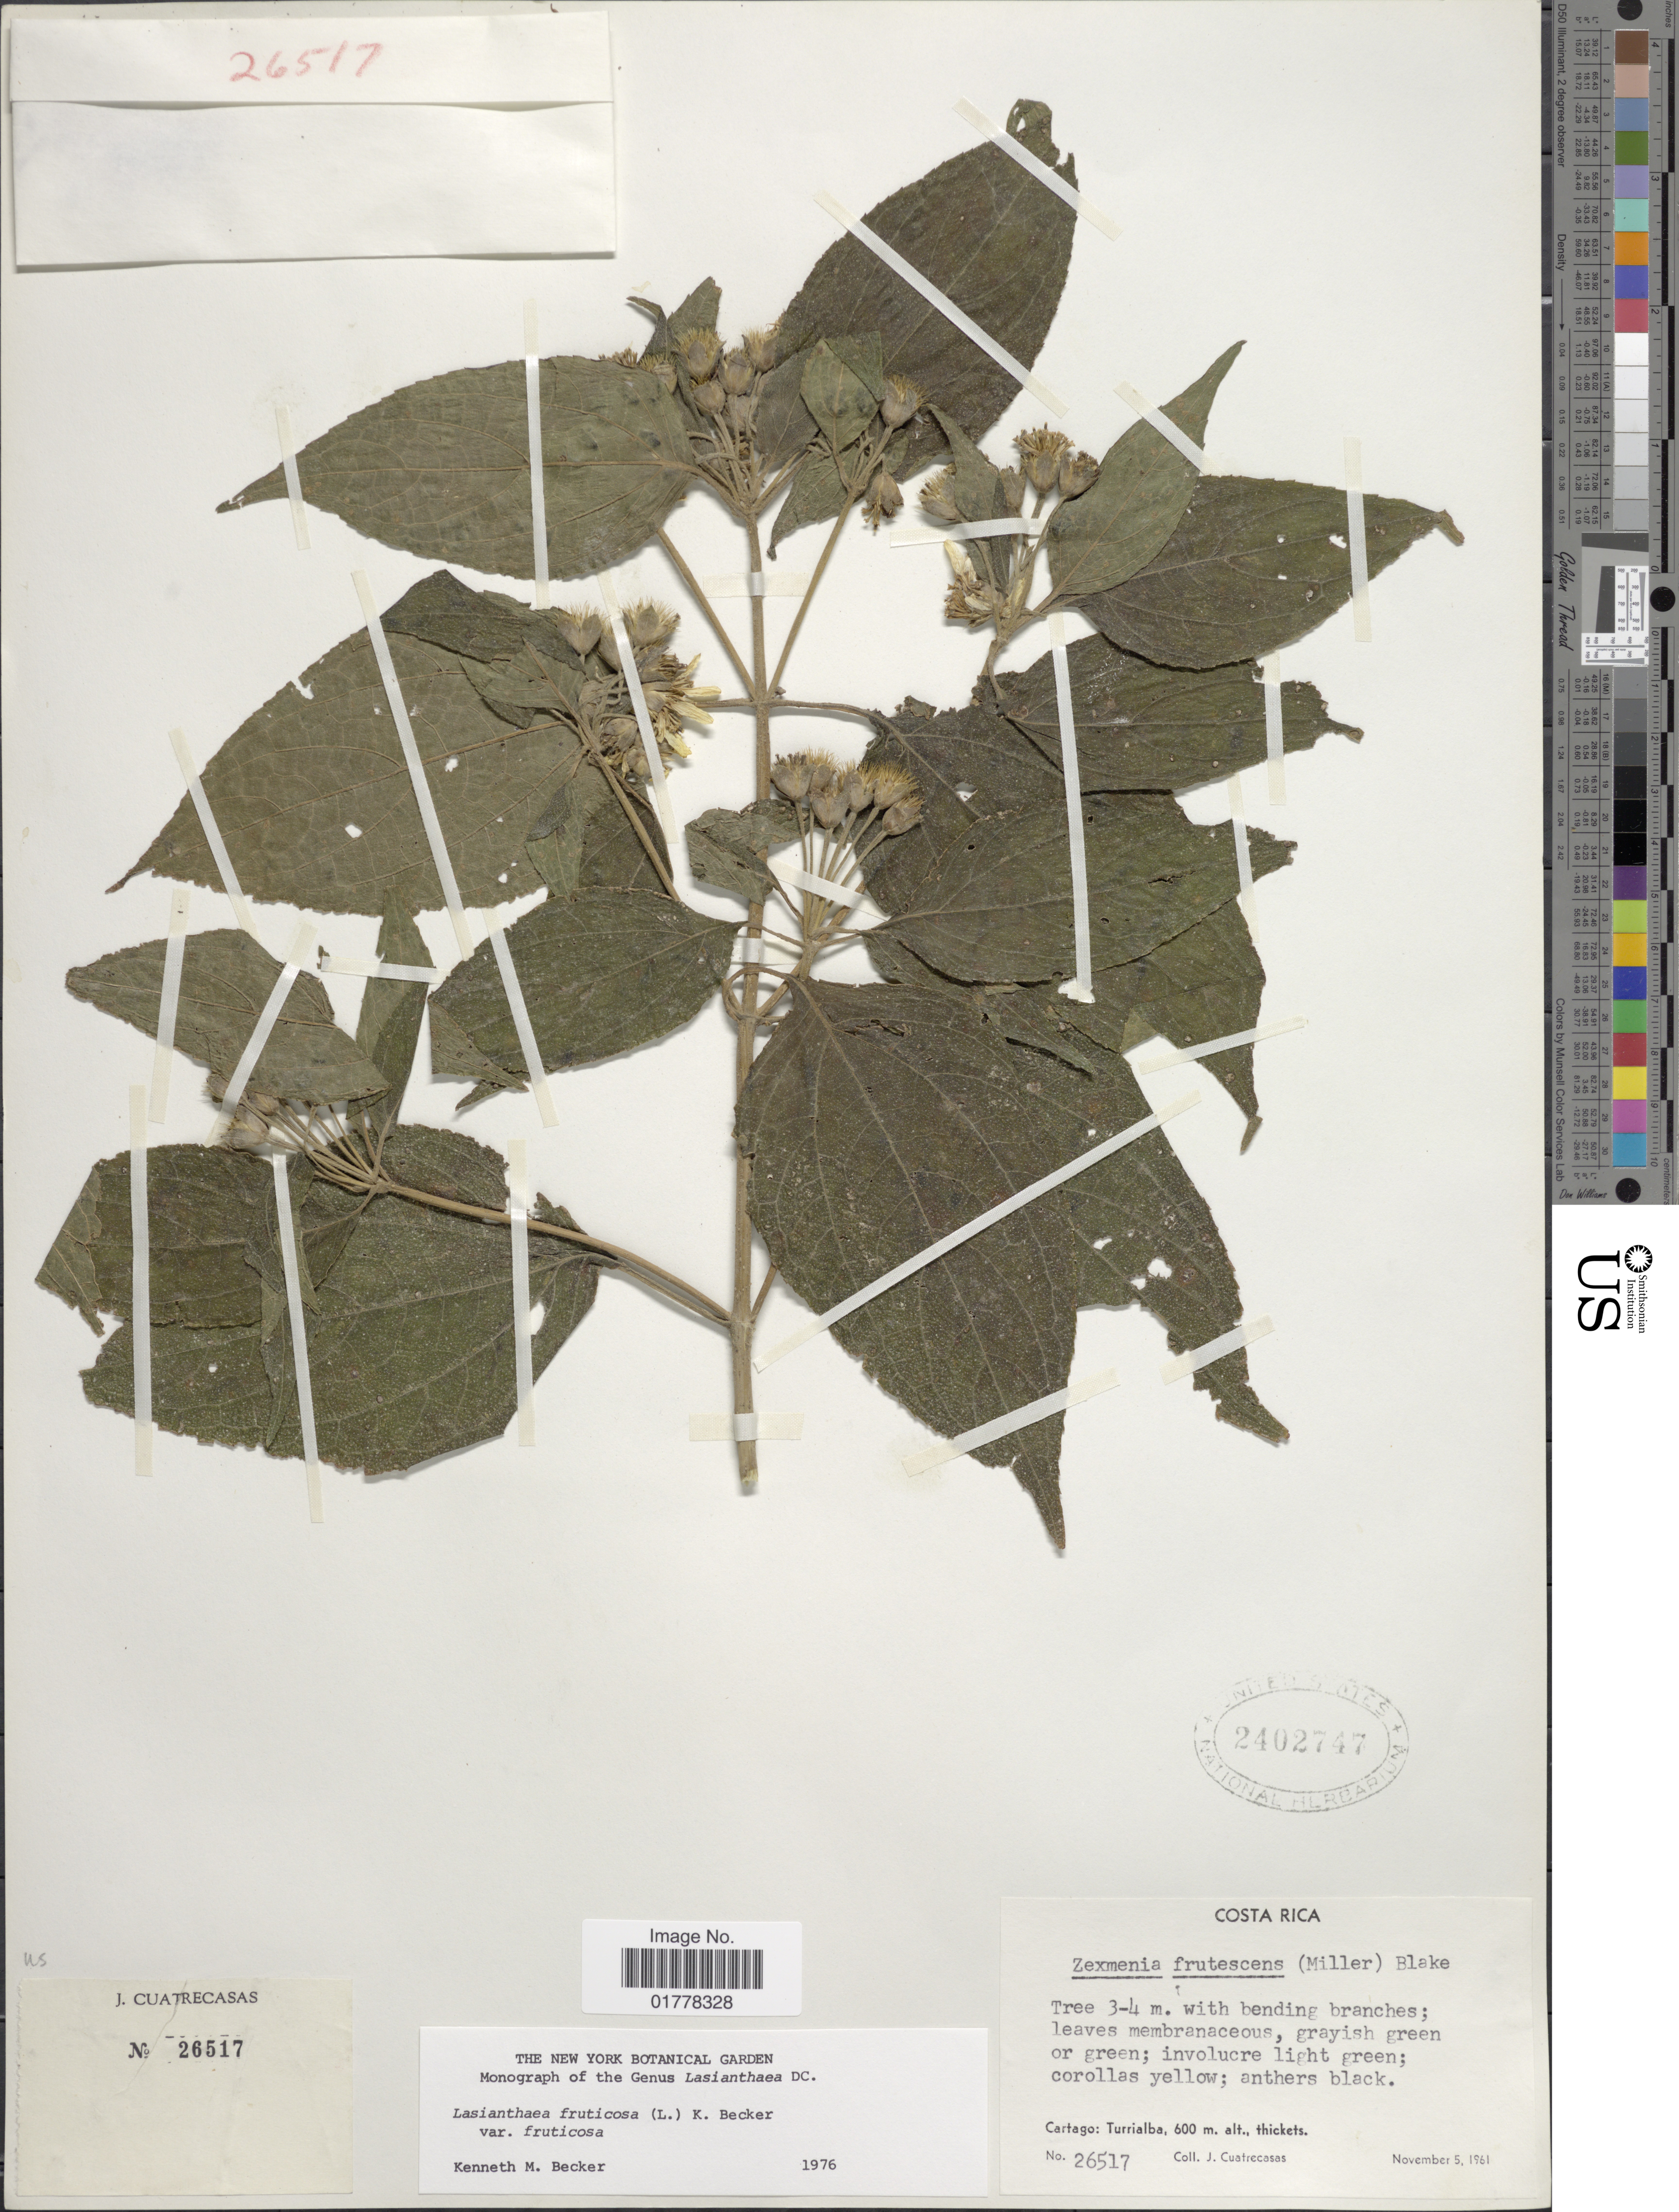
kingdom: Plantae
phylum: Tracheophyta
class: Magnoliopsida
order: Asterales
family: Asteraceae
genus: Lasianthaea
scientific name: Lasianthaea fruticosa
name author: (L.) K.M. Becker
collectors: J. Cuatrecasas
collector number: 26517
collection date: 1961-11-05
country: Costa Rica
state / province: Cartago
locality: Cartago: Turrialba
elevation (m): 600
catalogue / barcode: US 2402747